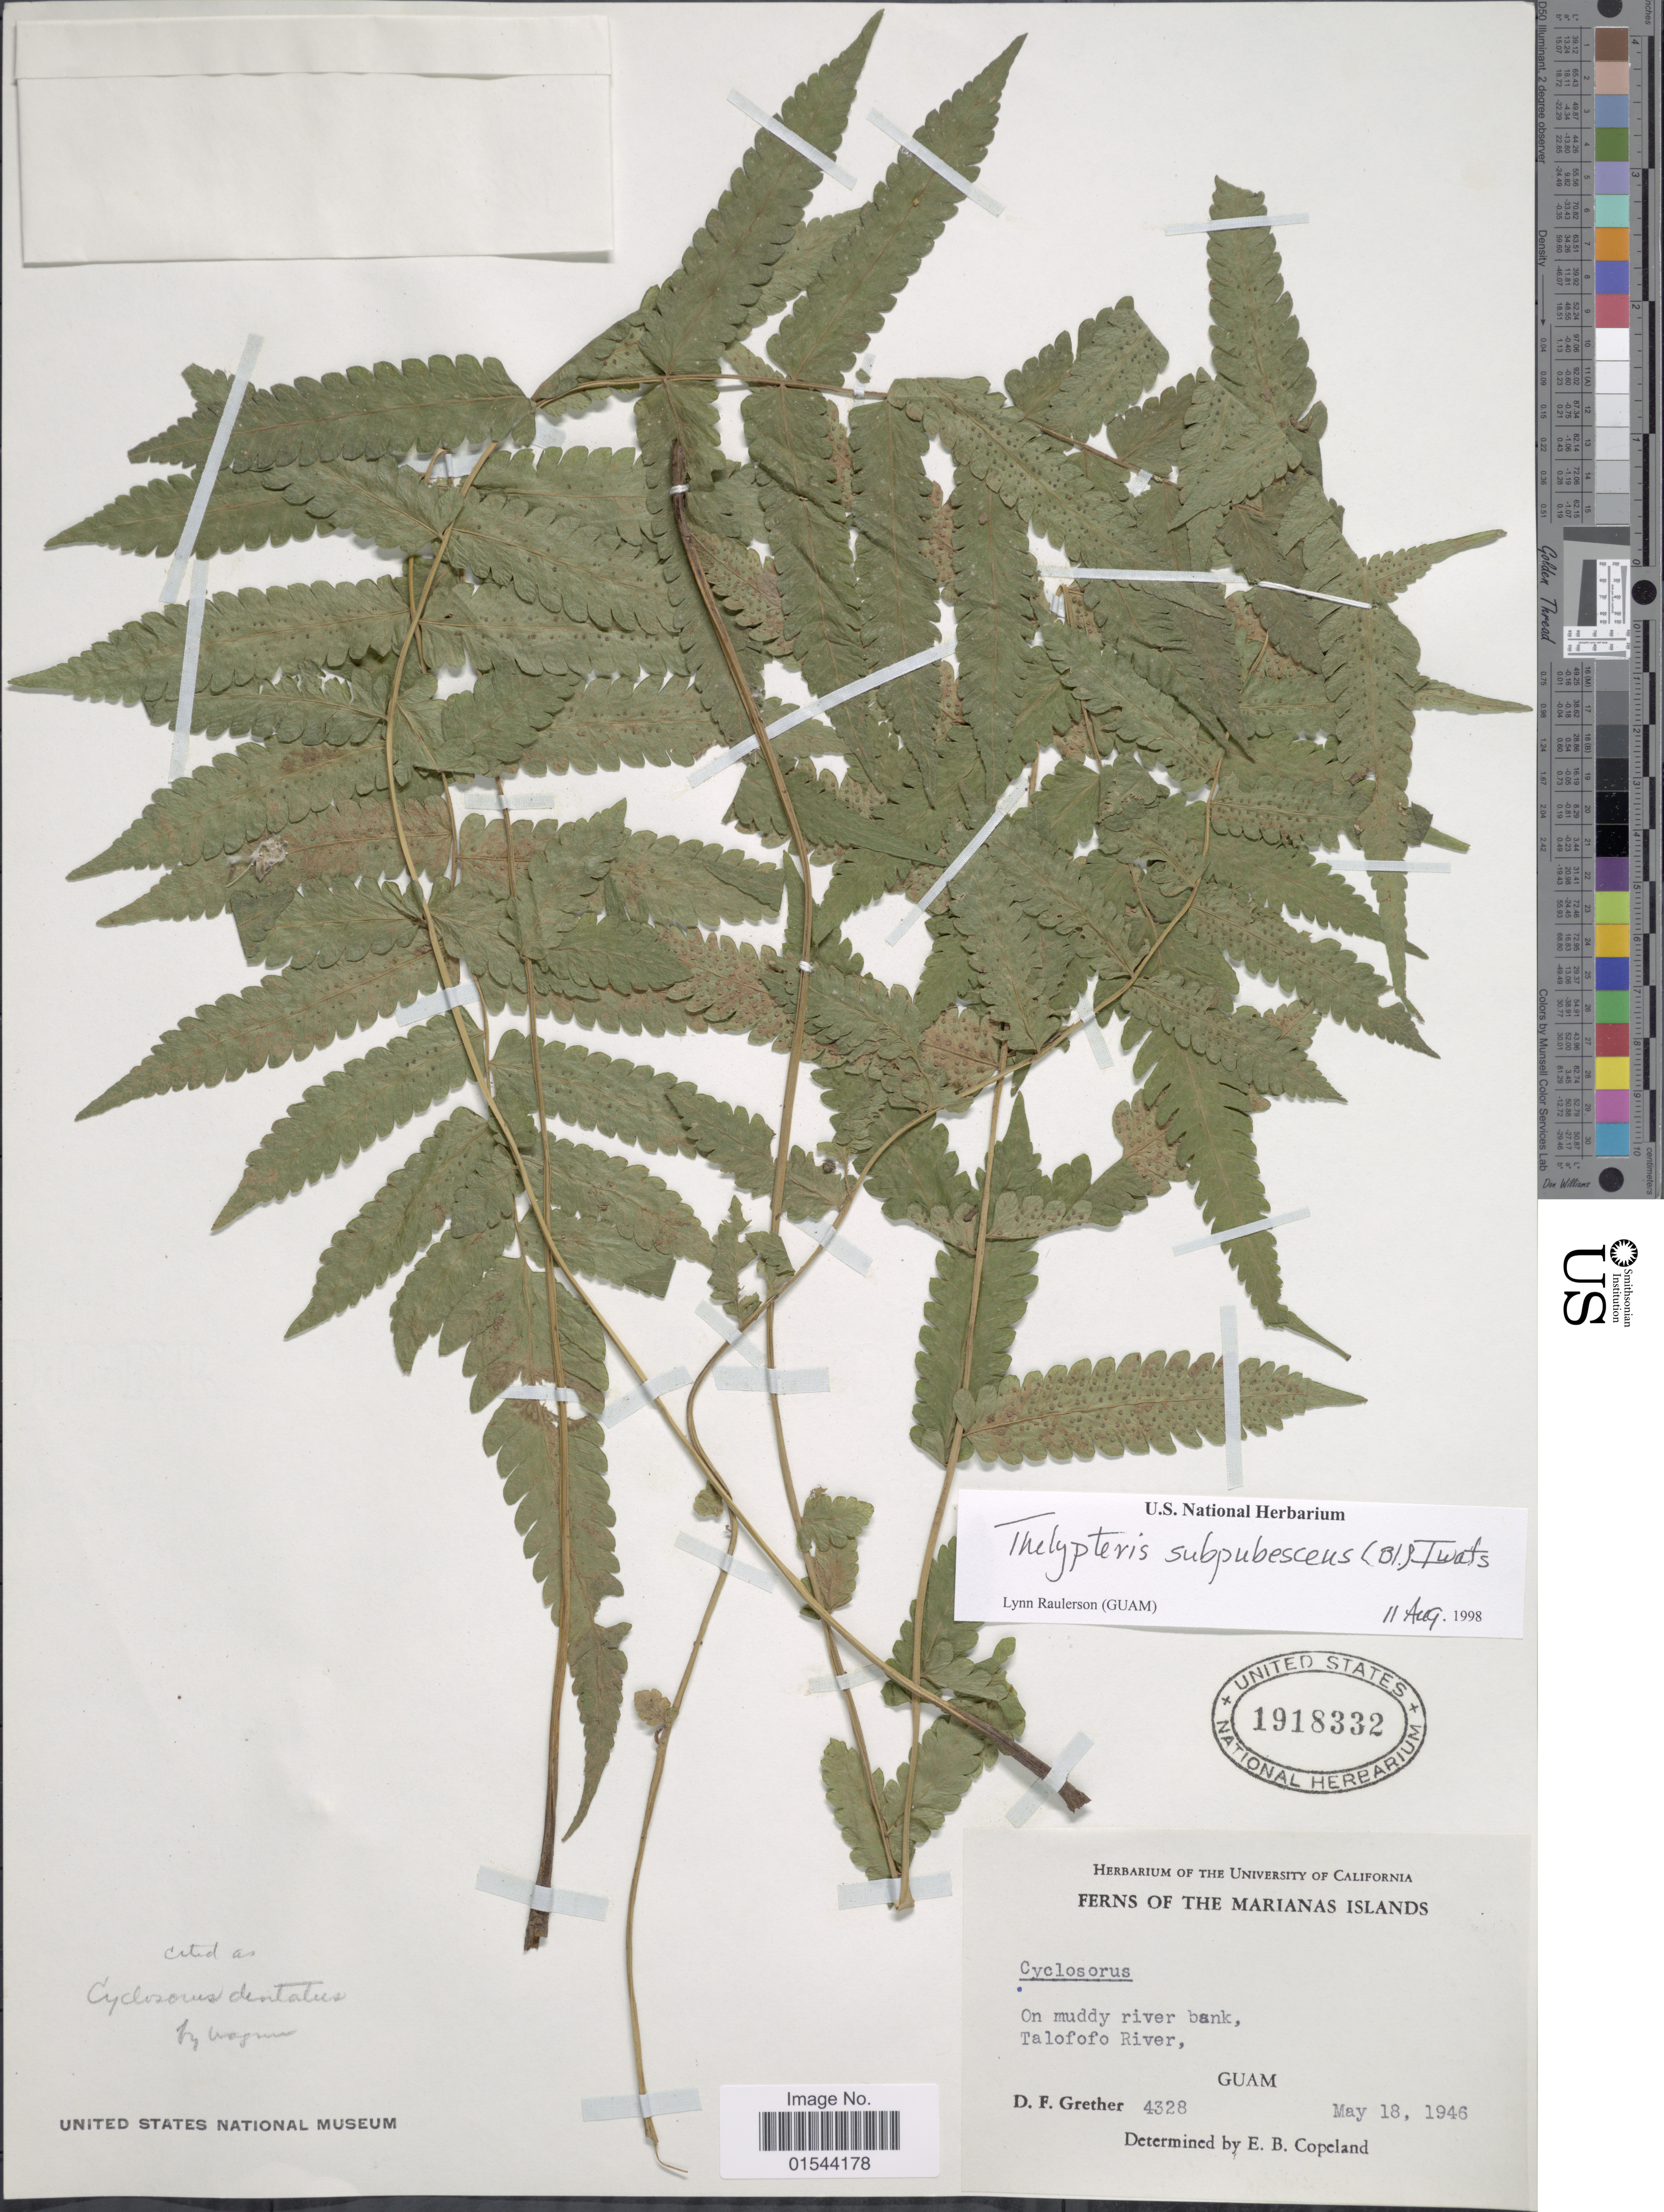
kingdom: Plantae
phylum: Tracheophyta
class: Polypodiopsida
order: Polypodiales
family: Thelypteridaceae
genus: Christella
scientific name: Christella subpubescens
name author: (Blume) Holttum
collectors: D. F. Grether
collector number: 4328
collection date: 1946-05-18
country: Guam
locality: The Mariana Islands, On muddy river bank, Talofofo River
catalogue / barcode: US 1918332